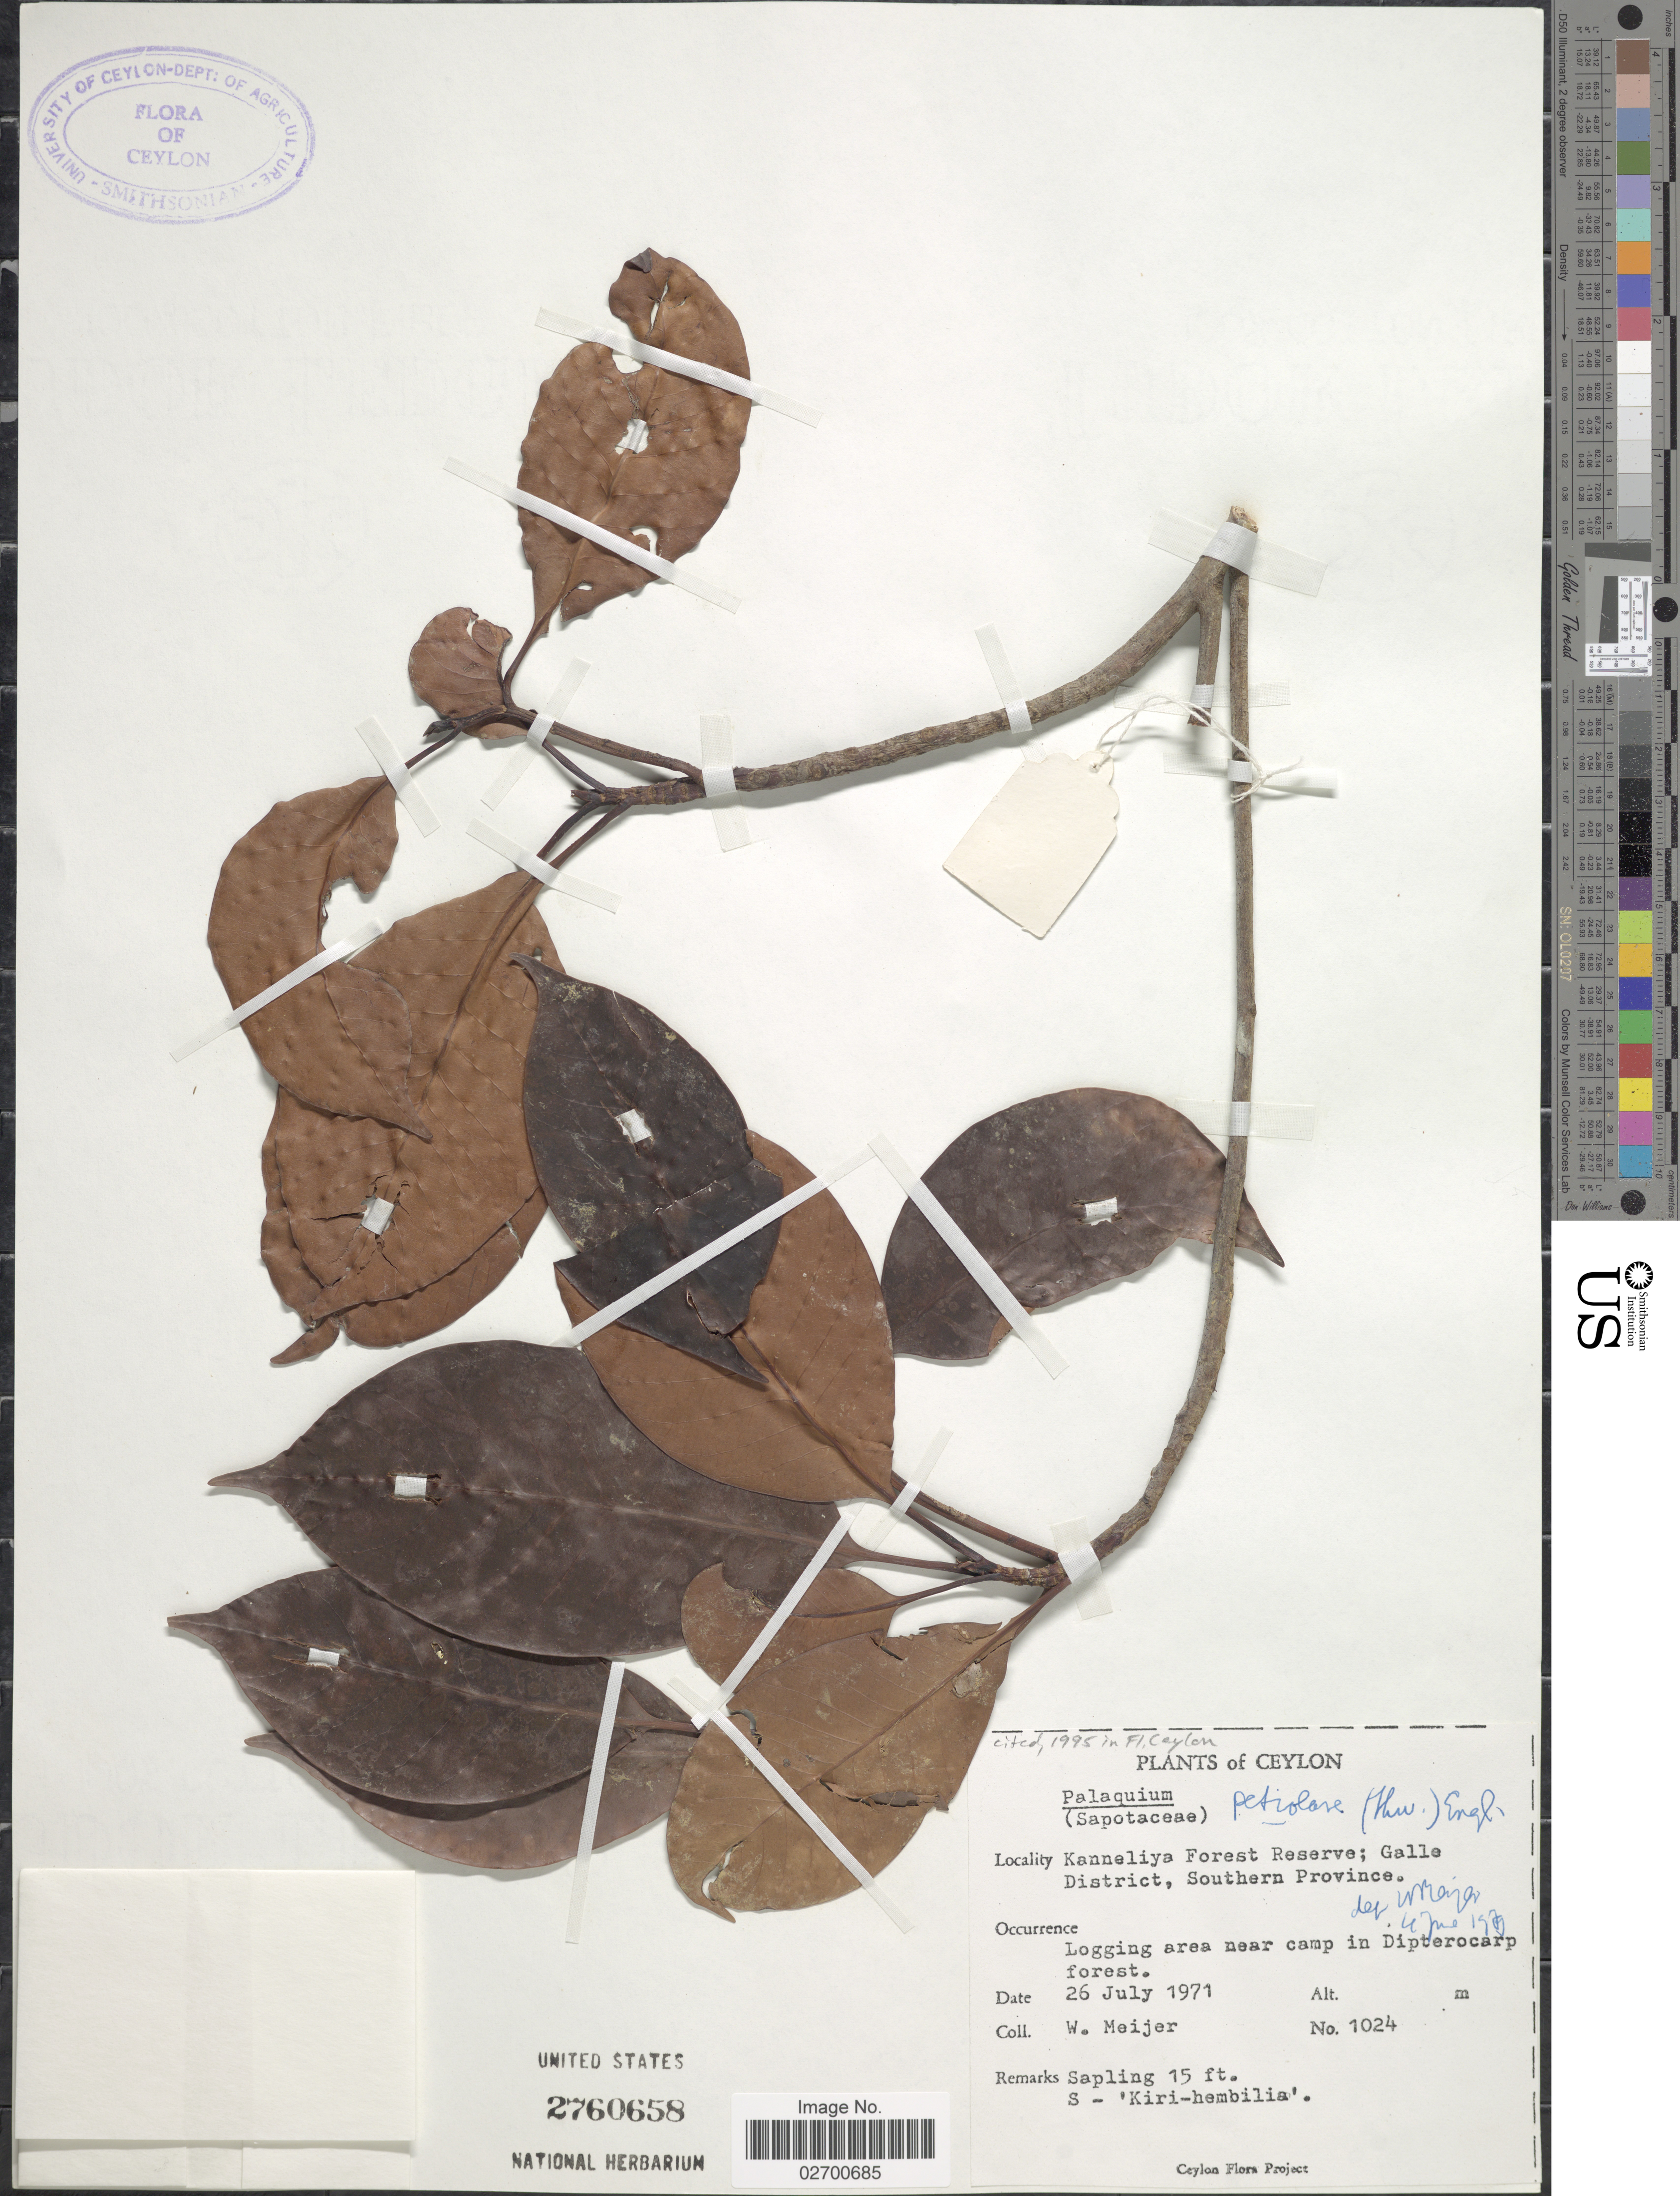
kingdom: Plantae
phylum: Tracheophyta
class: Magnoliopsida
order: Ericales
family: Sapotaceae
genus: Palaquium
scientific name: Palaquium petiolare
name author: (Thwaites) Engl.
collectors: W. Meijer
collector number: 1024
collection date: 1971-07-26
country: Sri Lanka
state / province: Southern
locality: Kanneliya Forest Reserve; Galle District, Southern Province. Ceylon.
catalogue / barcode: US 2760658